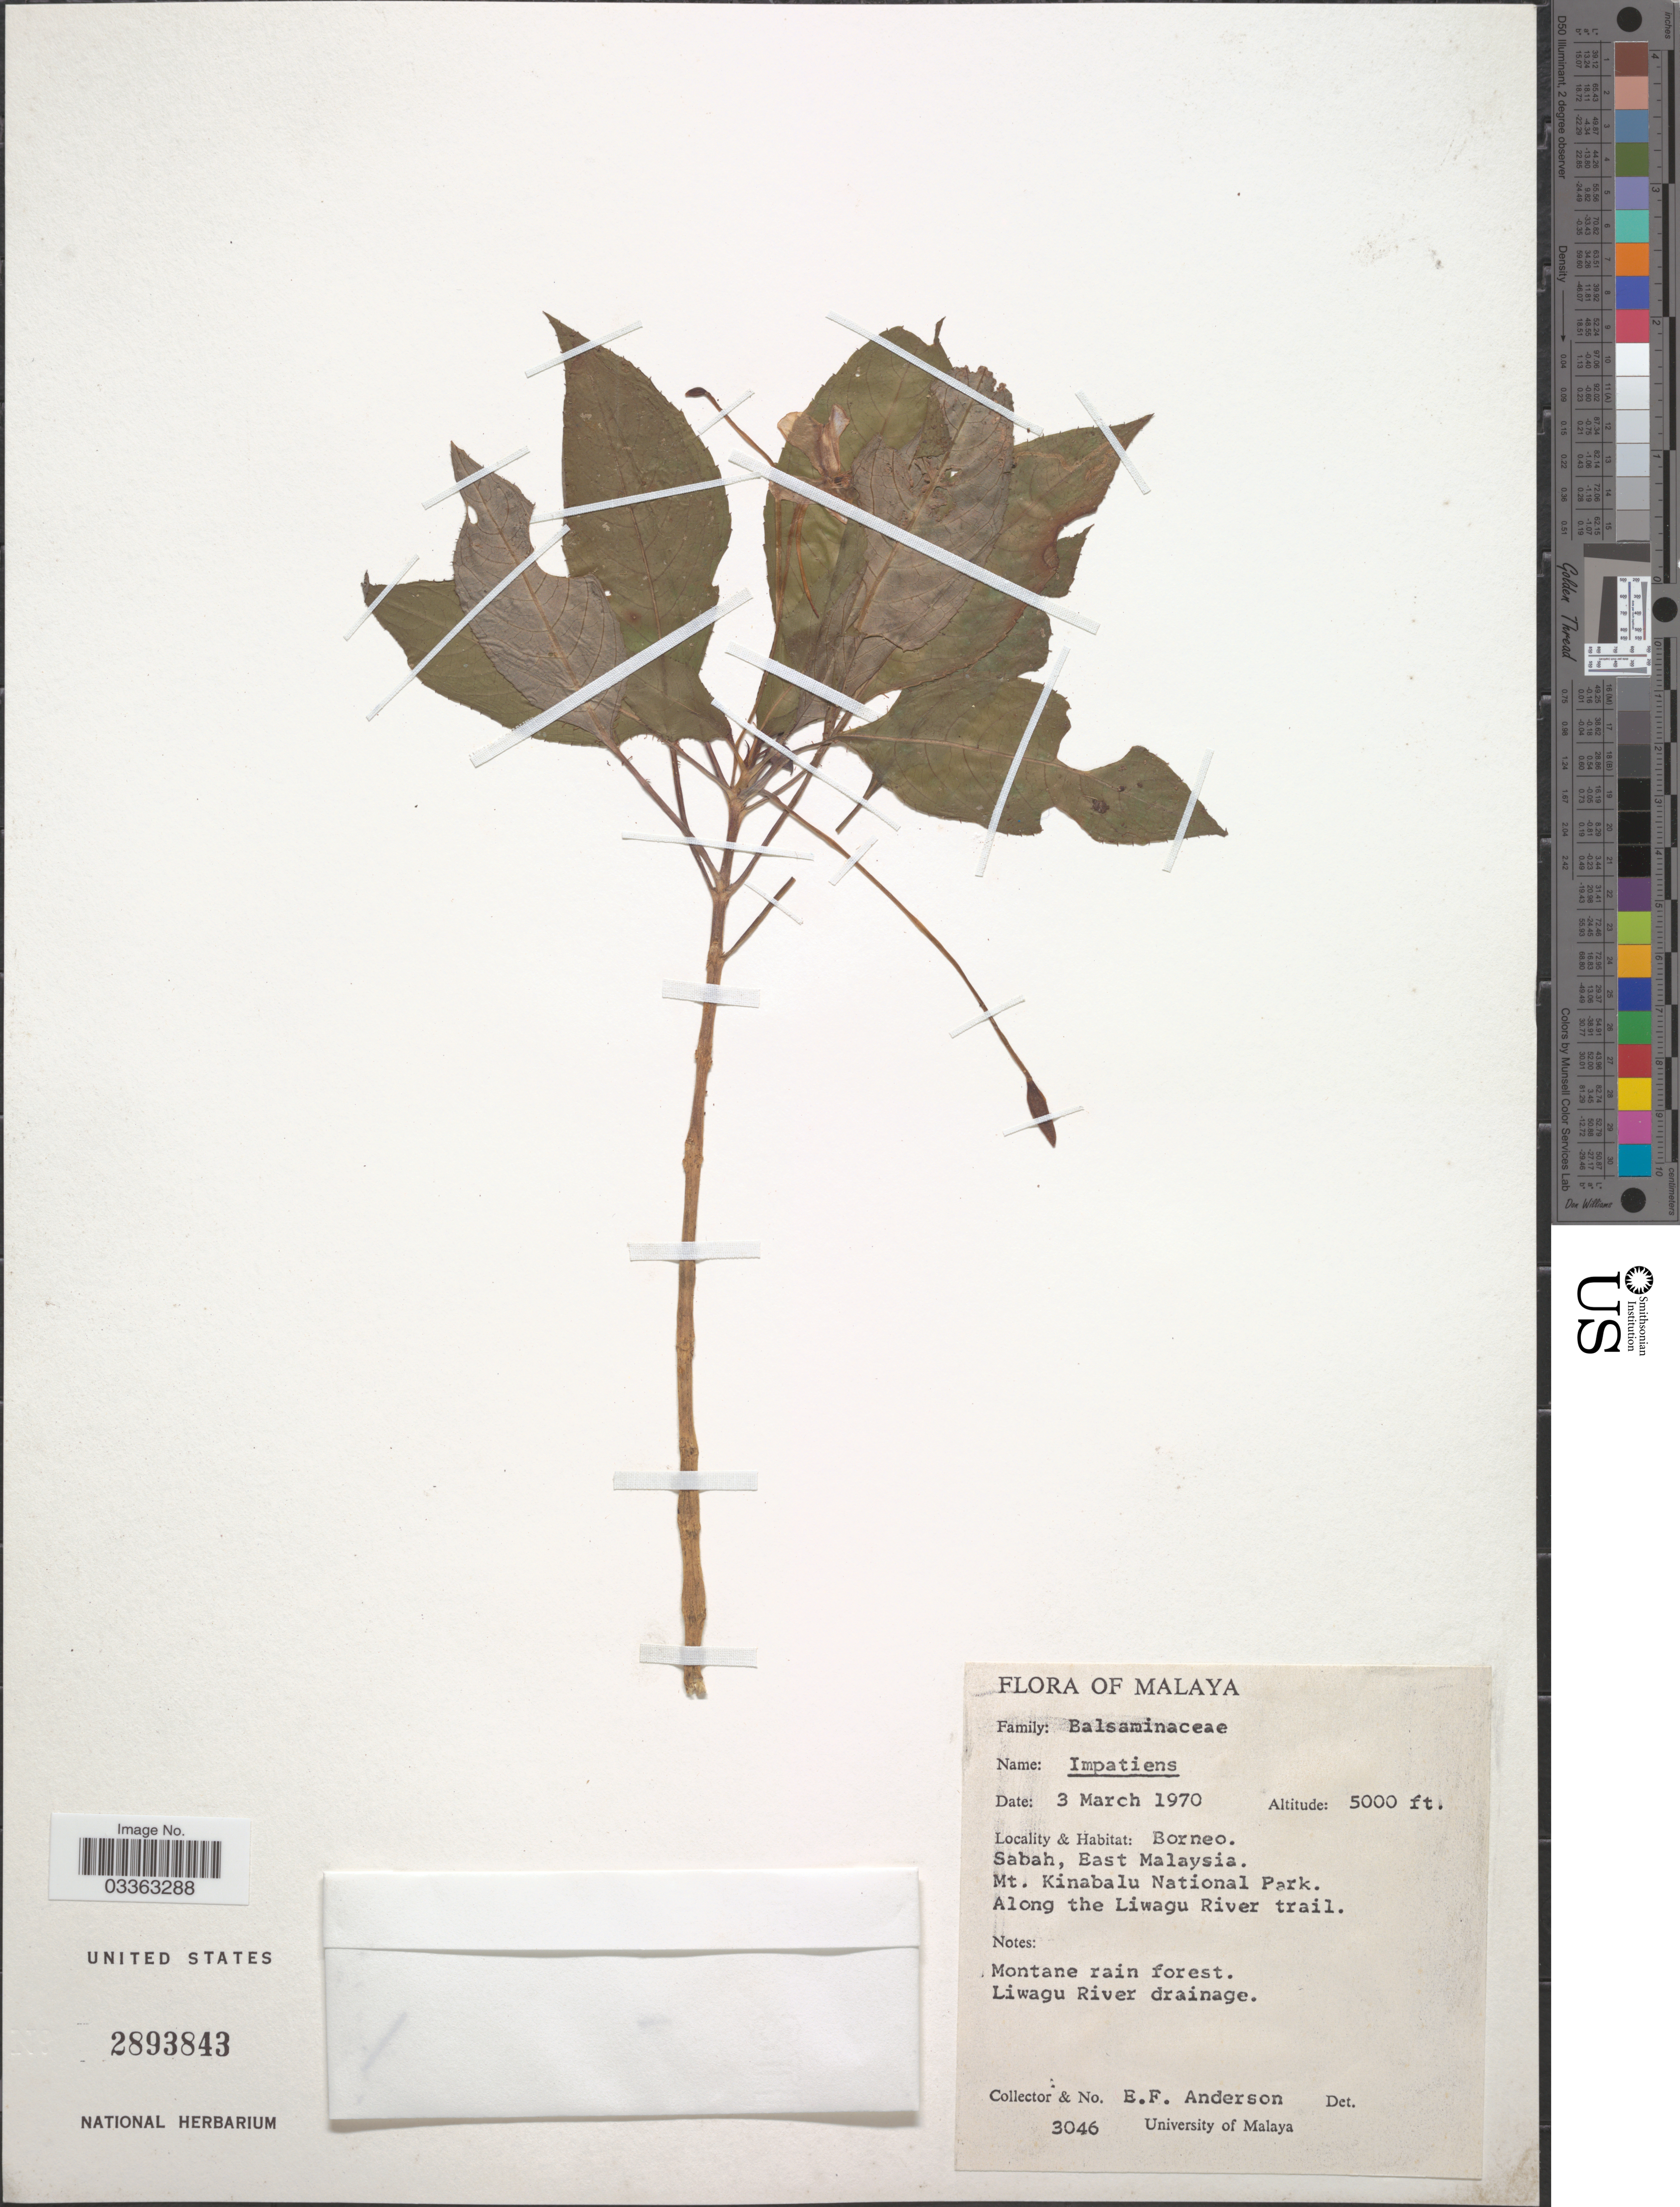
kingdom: Plantae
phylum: Tracheophyta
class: Magnoliopsida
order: Ericales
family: Balsaminaceae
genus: Impatiens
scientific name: Impatiens sp.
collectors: E. F. Anderson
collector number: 3046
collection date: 1970-03-03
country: Malaysia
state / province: Sabah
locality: Malaya. Borneo. East Malaysia. Mt. Kinabalu National Park. Along the Liwagu River trail. Liwagu River drainage. [unsure placement]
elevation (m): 1524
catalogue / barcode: US 2893843